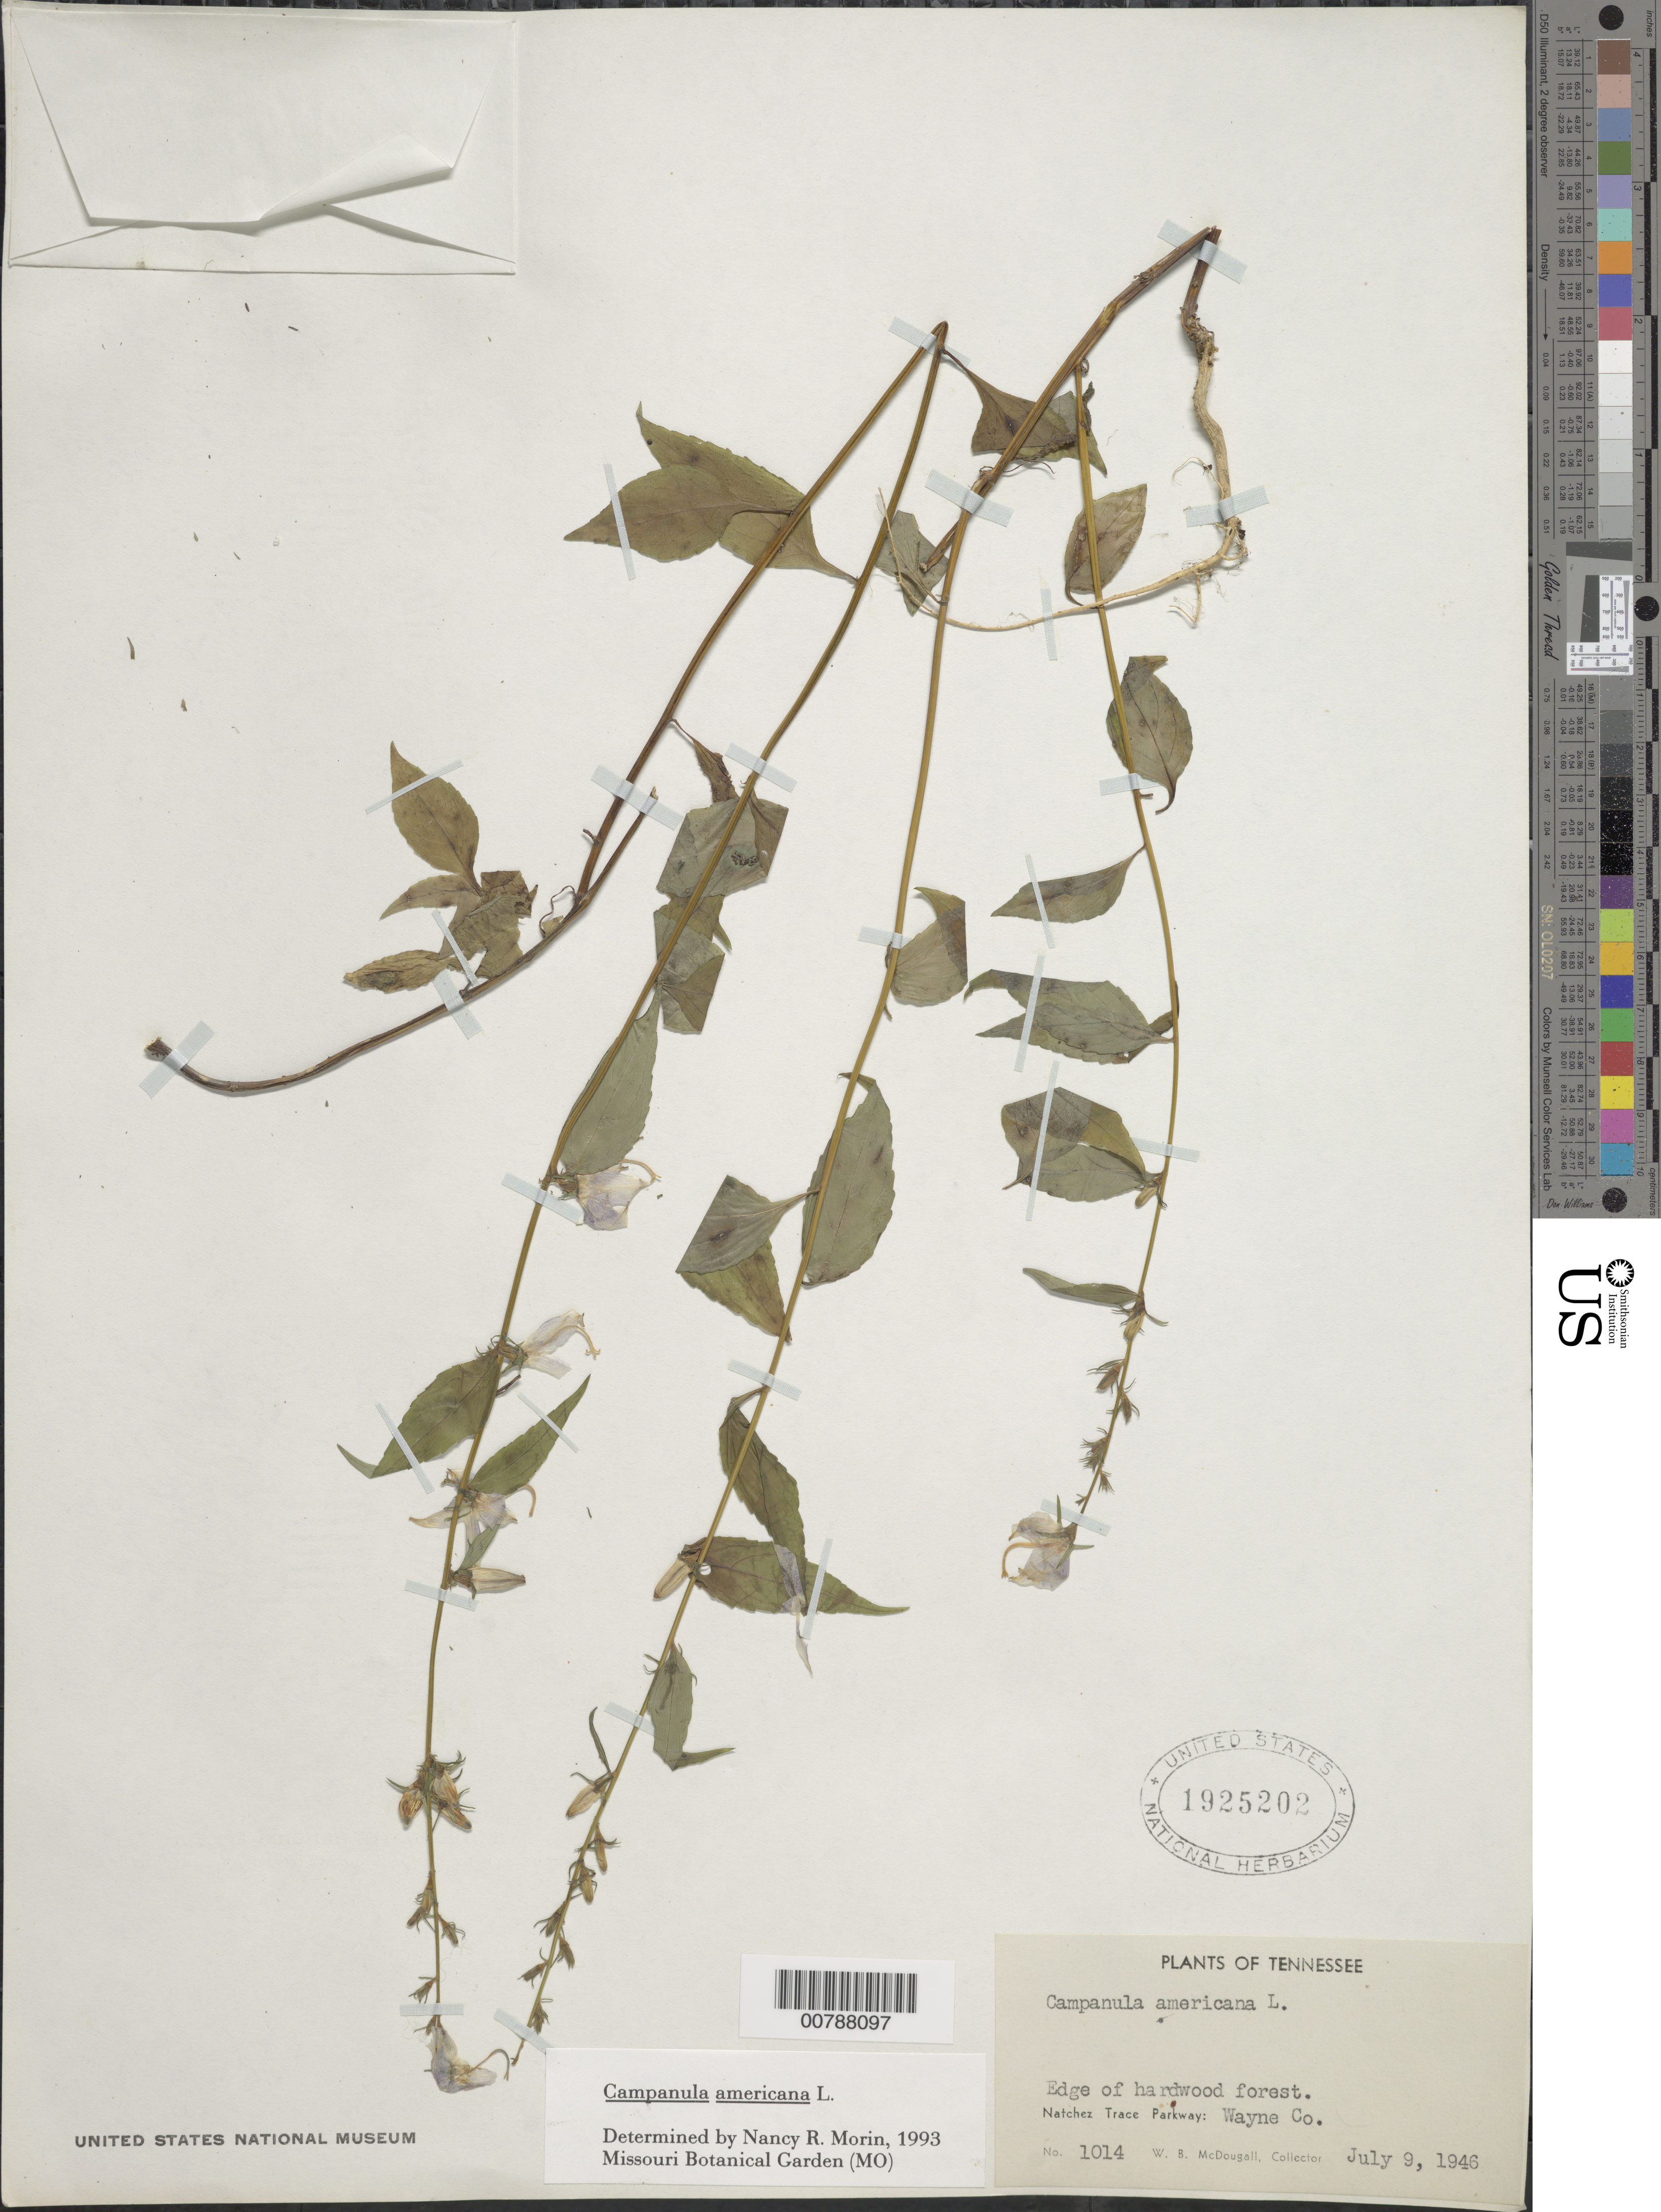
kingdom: Plantae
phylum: Tracheophyta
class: Magnoliopsida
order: Asterales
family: Campanulaceae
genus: Campanula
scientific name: Campanula americana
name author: L.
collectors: W. B. McDougall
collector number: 1014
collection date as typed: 09 Jul 1946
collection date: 1946-07-09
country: United States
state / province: Tennessee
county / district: Wayne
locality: Natchez Trace parkway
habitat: Edge of hardwood forest.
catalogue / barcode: US 1925202